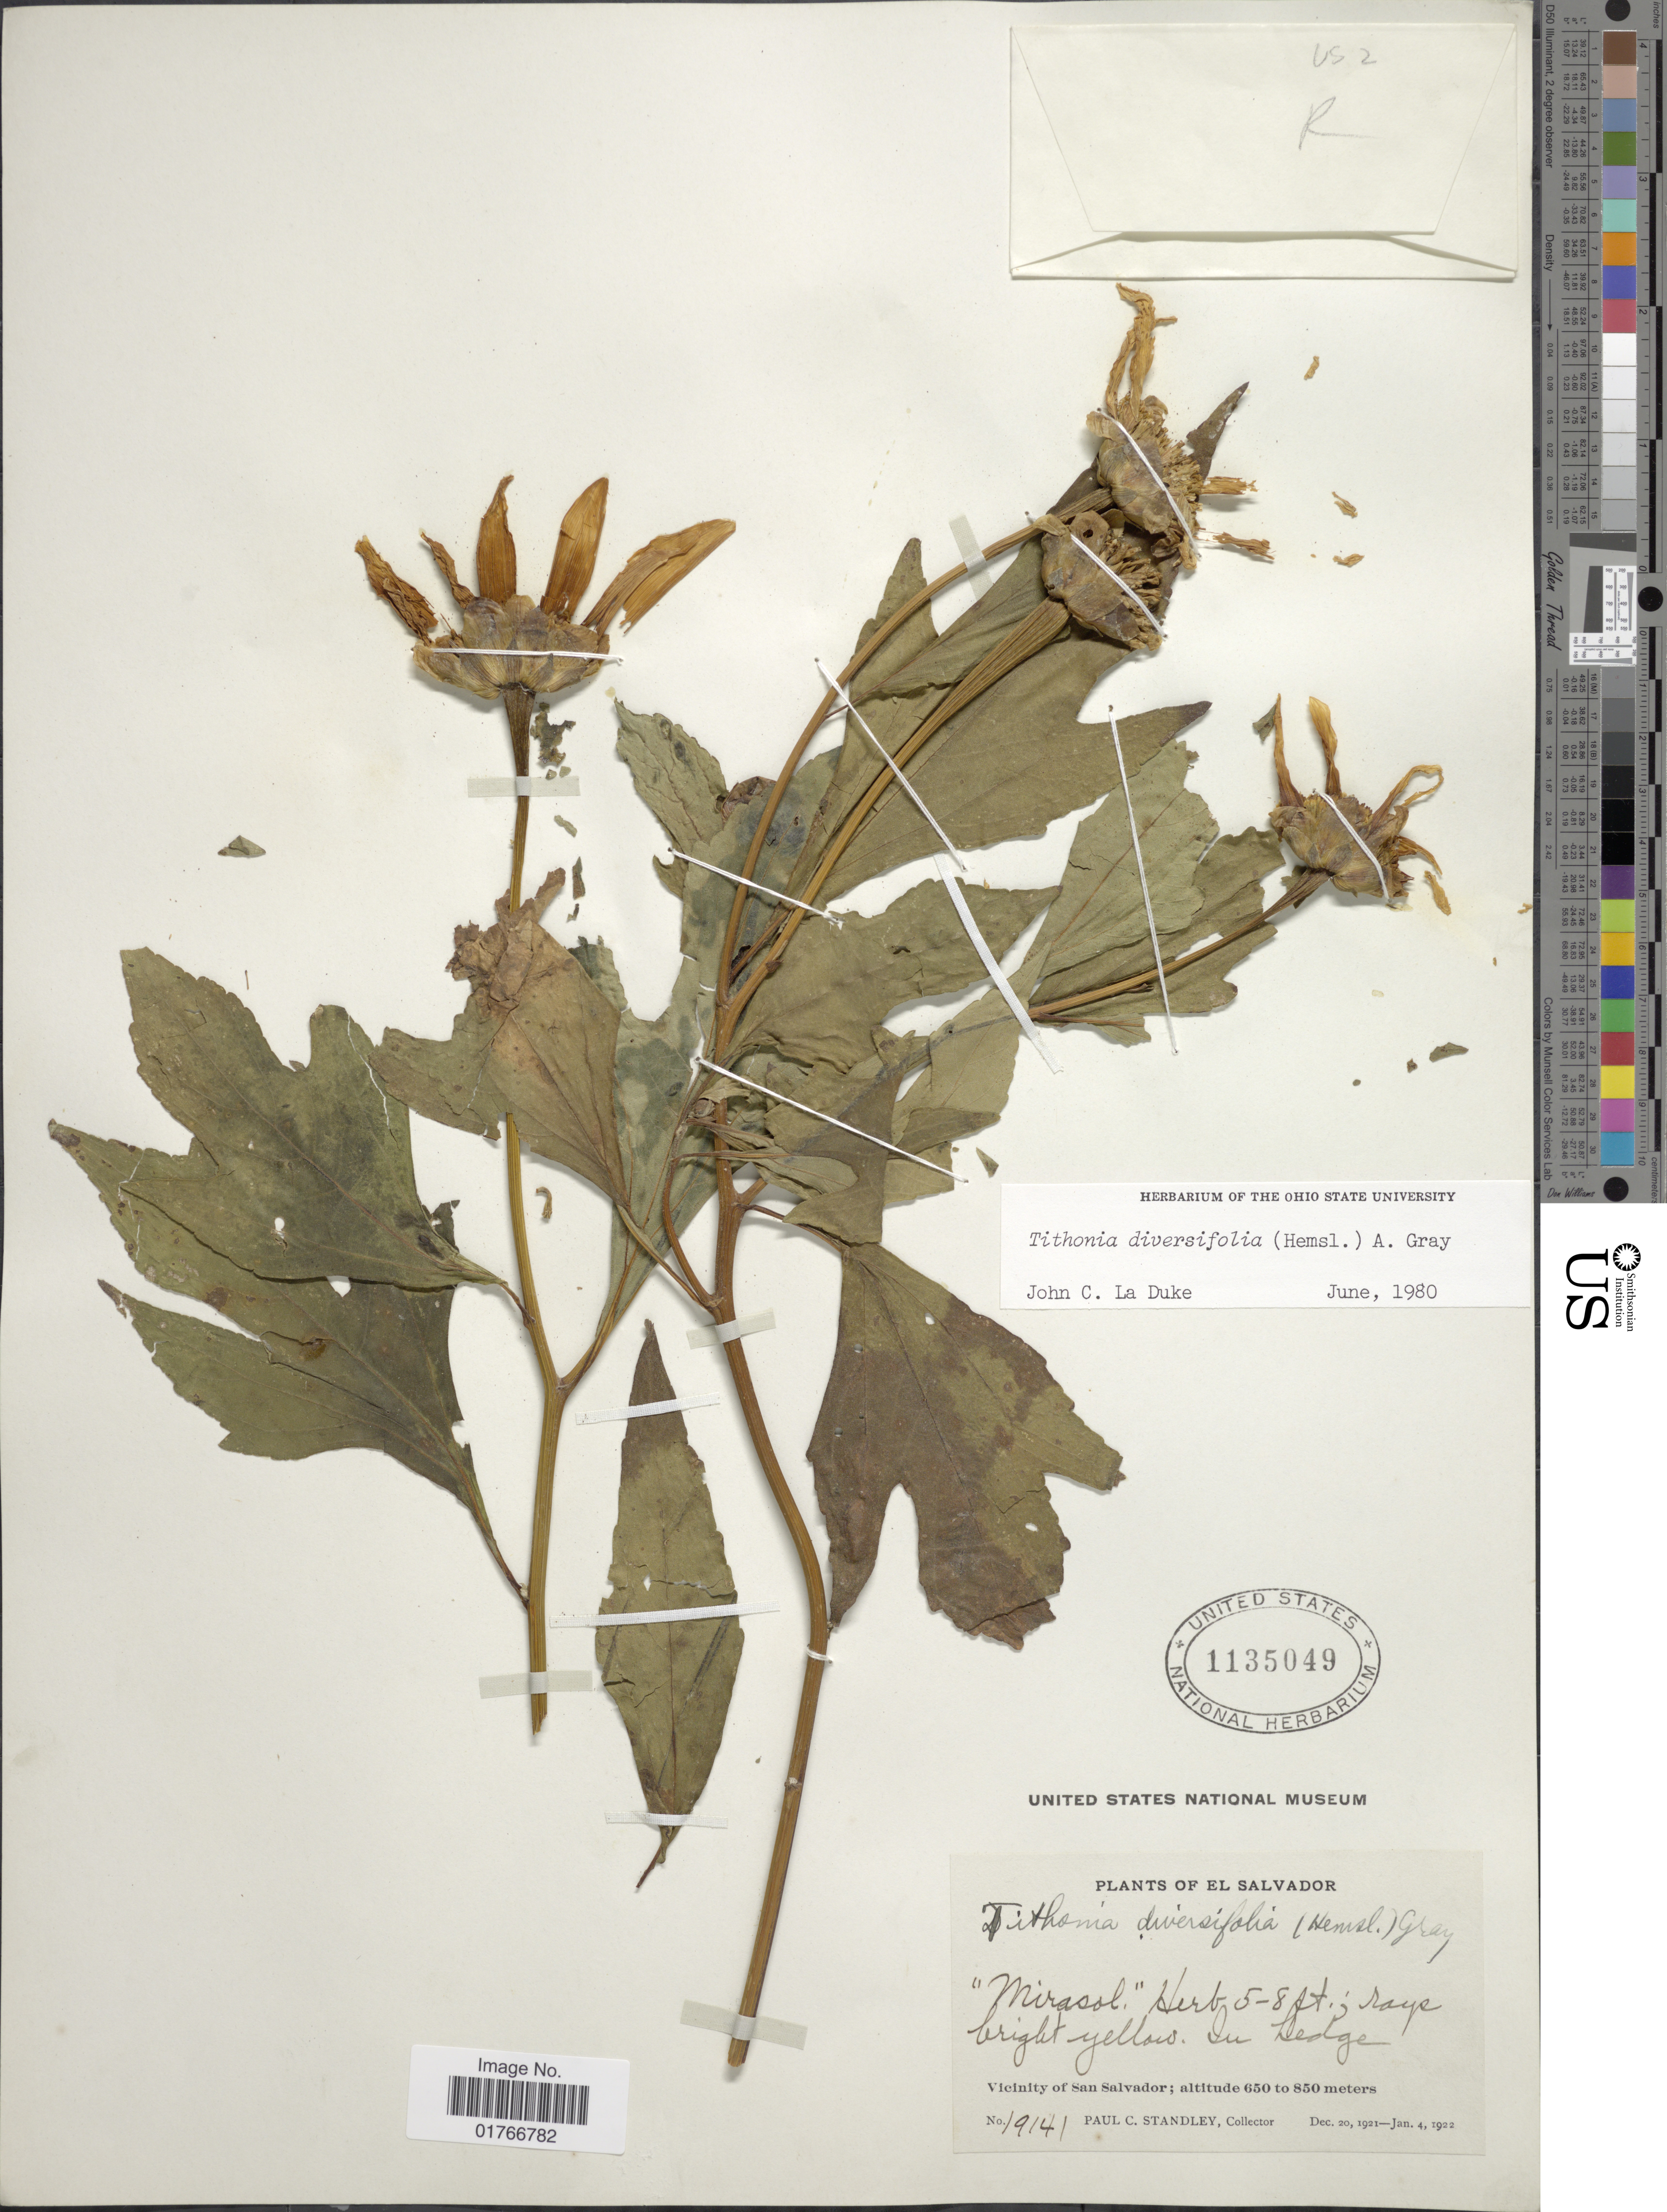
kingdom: Plantae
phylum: Tracheophyta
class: Magnoliopsida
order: Asterales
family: Asteraceae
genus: Tithonia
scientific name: Tithonia diversifolia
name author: (Hemsl.) A. Gray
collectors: P. C. Standley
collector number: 19141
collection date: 1921-12-20/1922-01-04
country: El Salvador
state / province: San Salvador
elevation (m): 650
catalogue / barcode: US 1135049